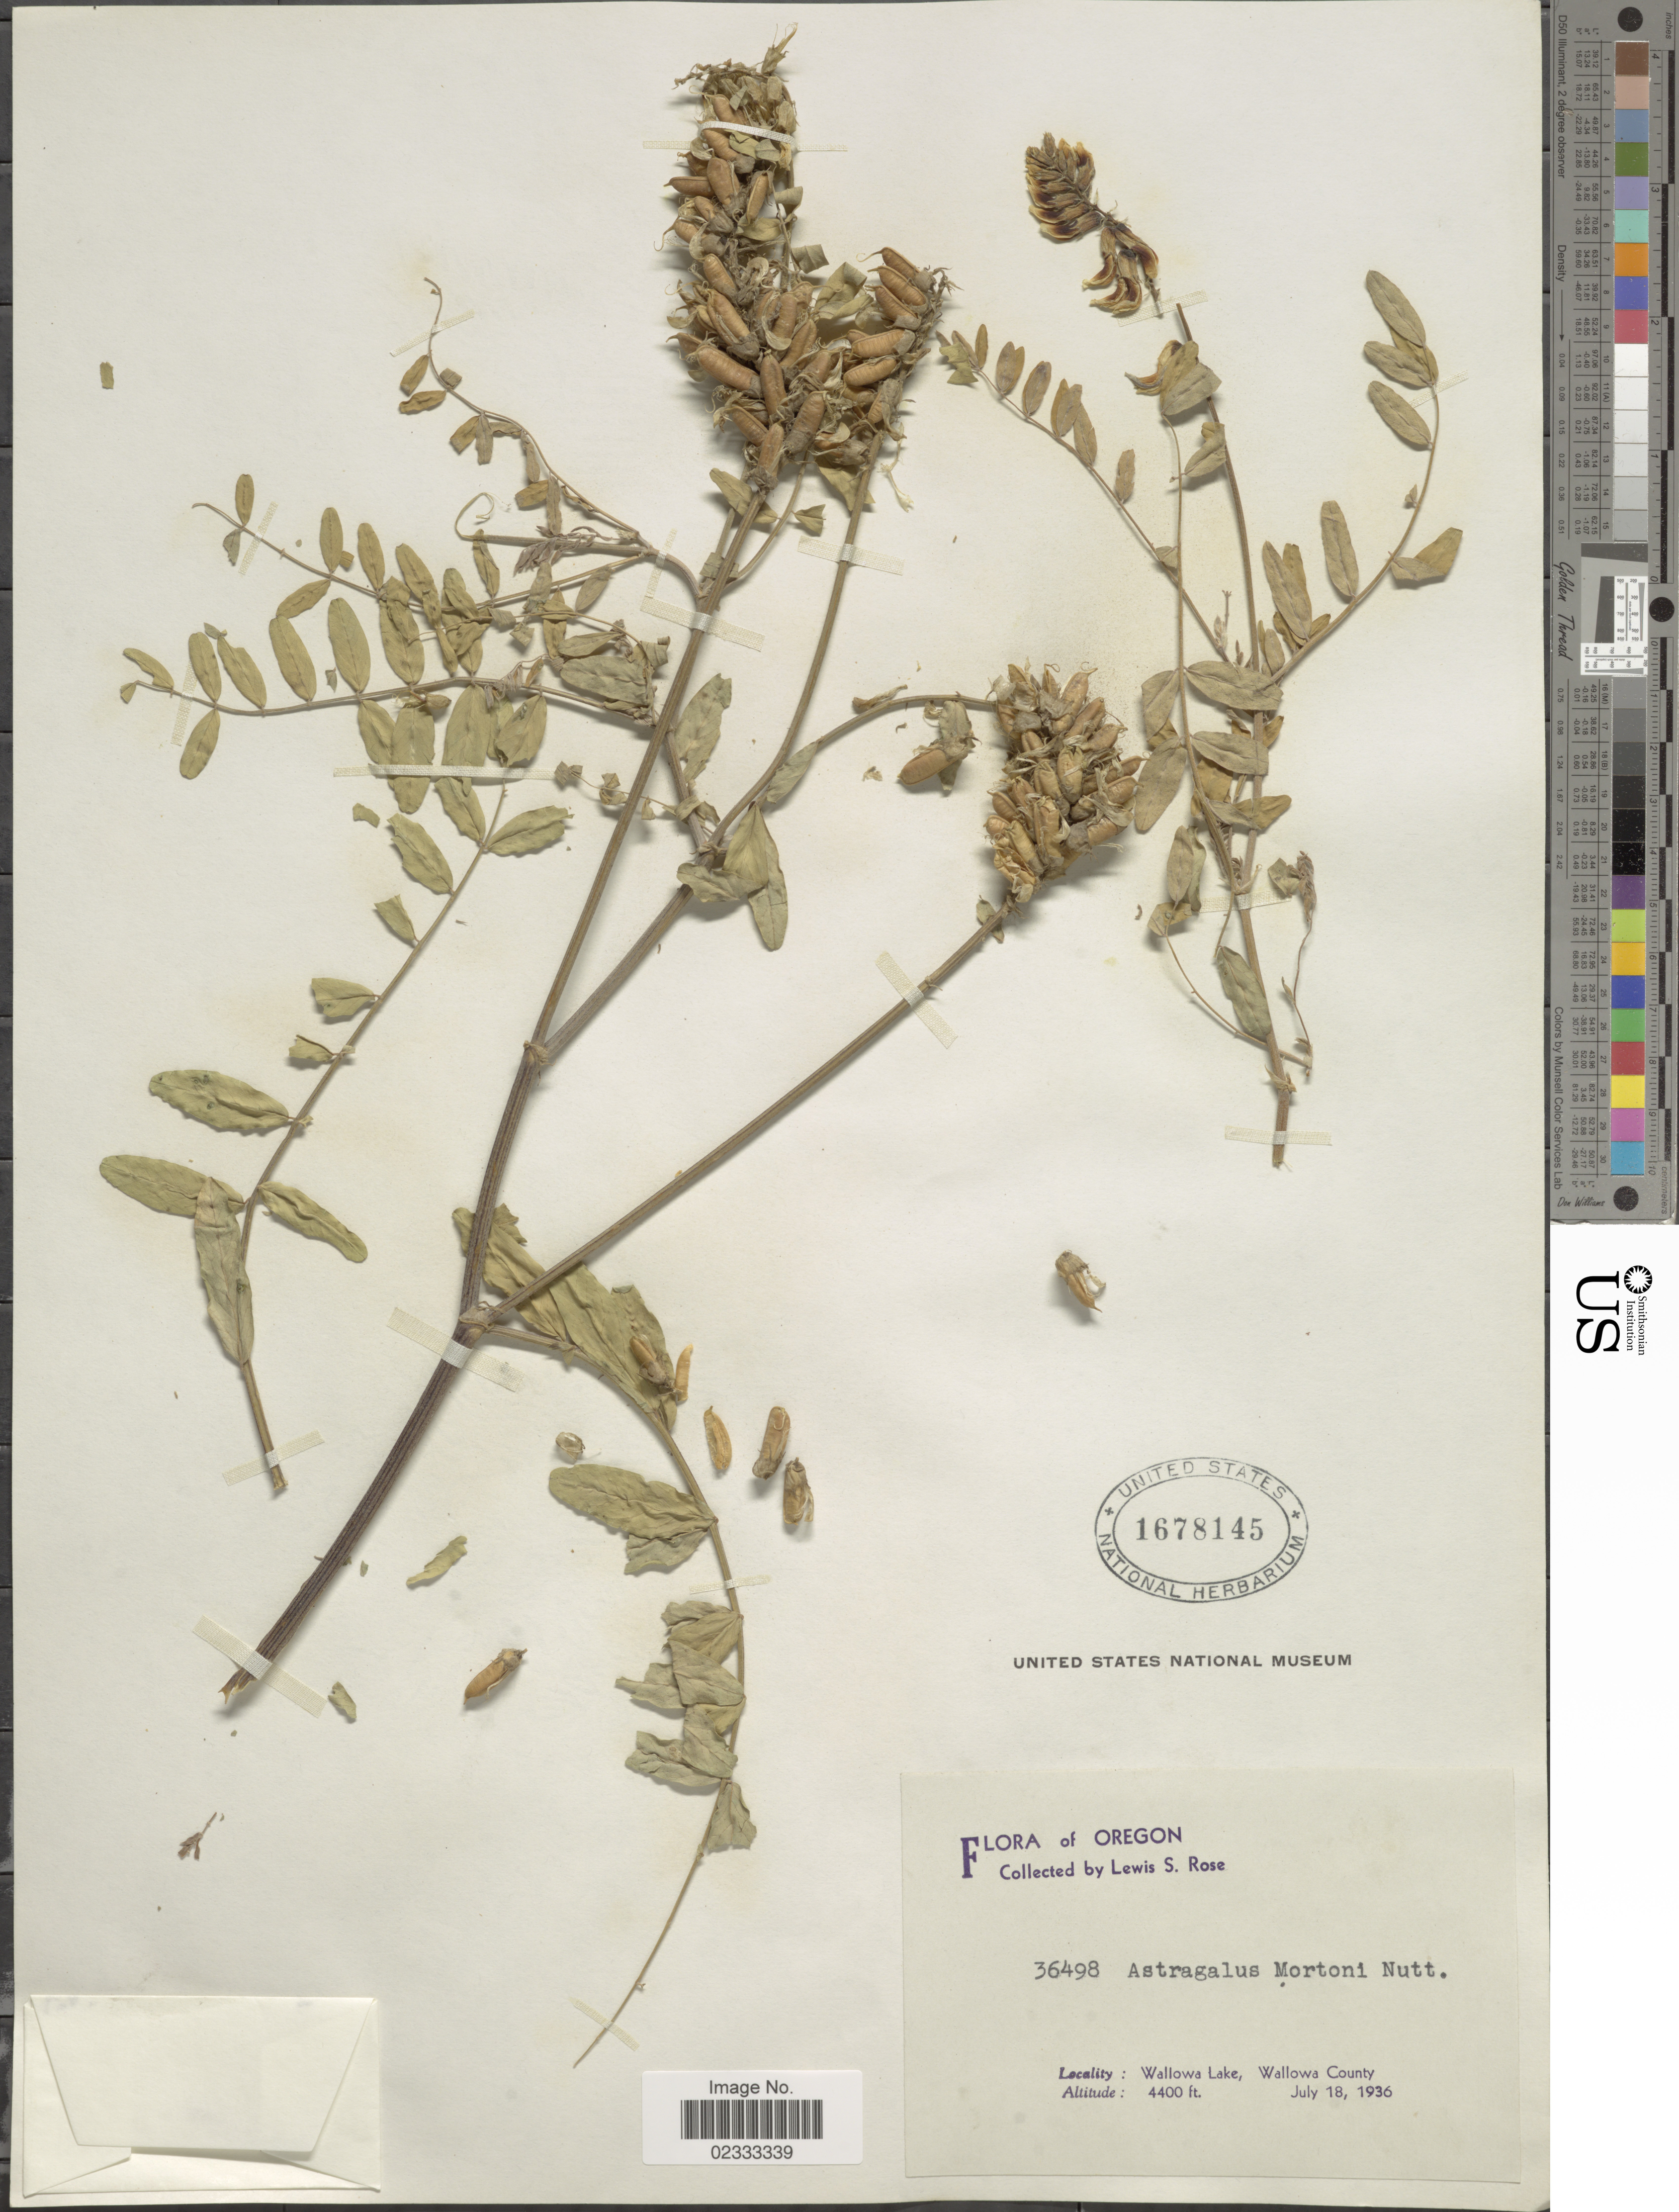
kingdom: Plantae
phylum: Tracheophyta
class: Magnoliopsida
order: Fabales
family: Fabaceae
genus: Astragalus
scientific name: Astragalus mortonii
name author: Nutt.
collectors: L. S. Rose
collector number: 36498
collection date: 1936-07-18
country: United States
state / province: Oregon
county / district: Wallowa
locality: Wallowa Lake, Wallowa County.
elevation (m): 1341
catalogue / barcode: US 1678145